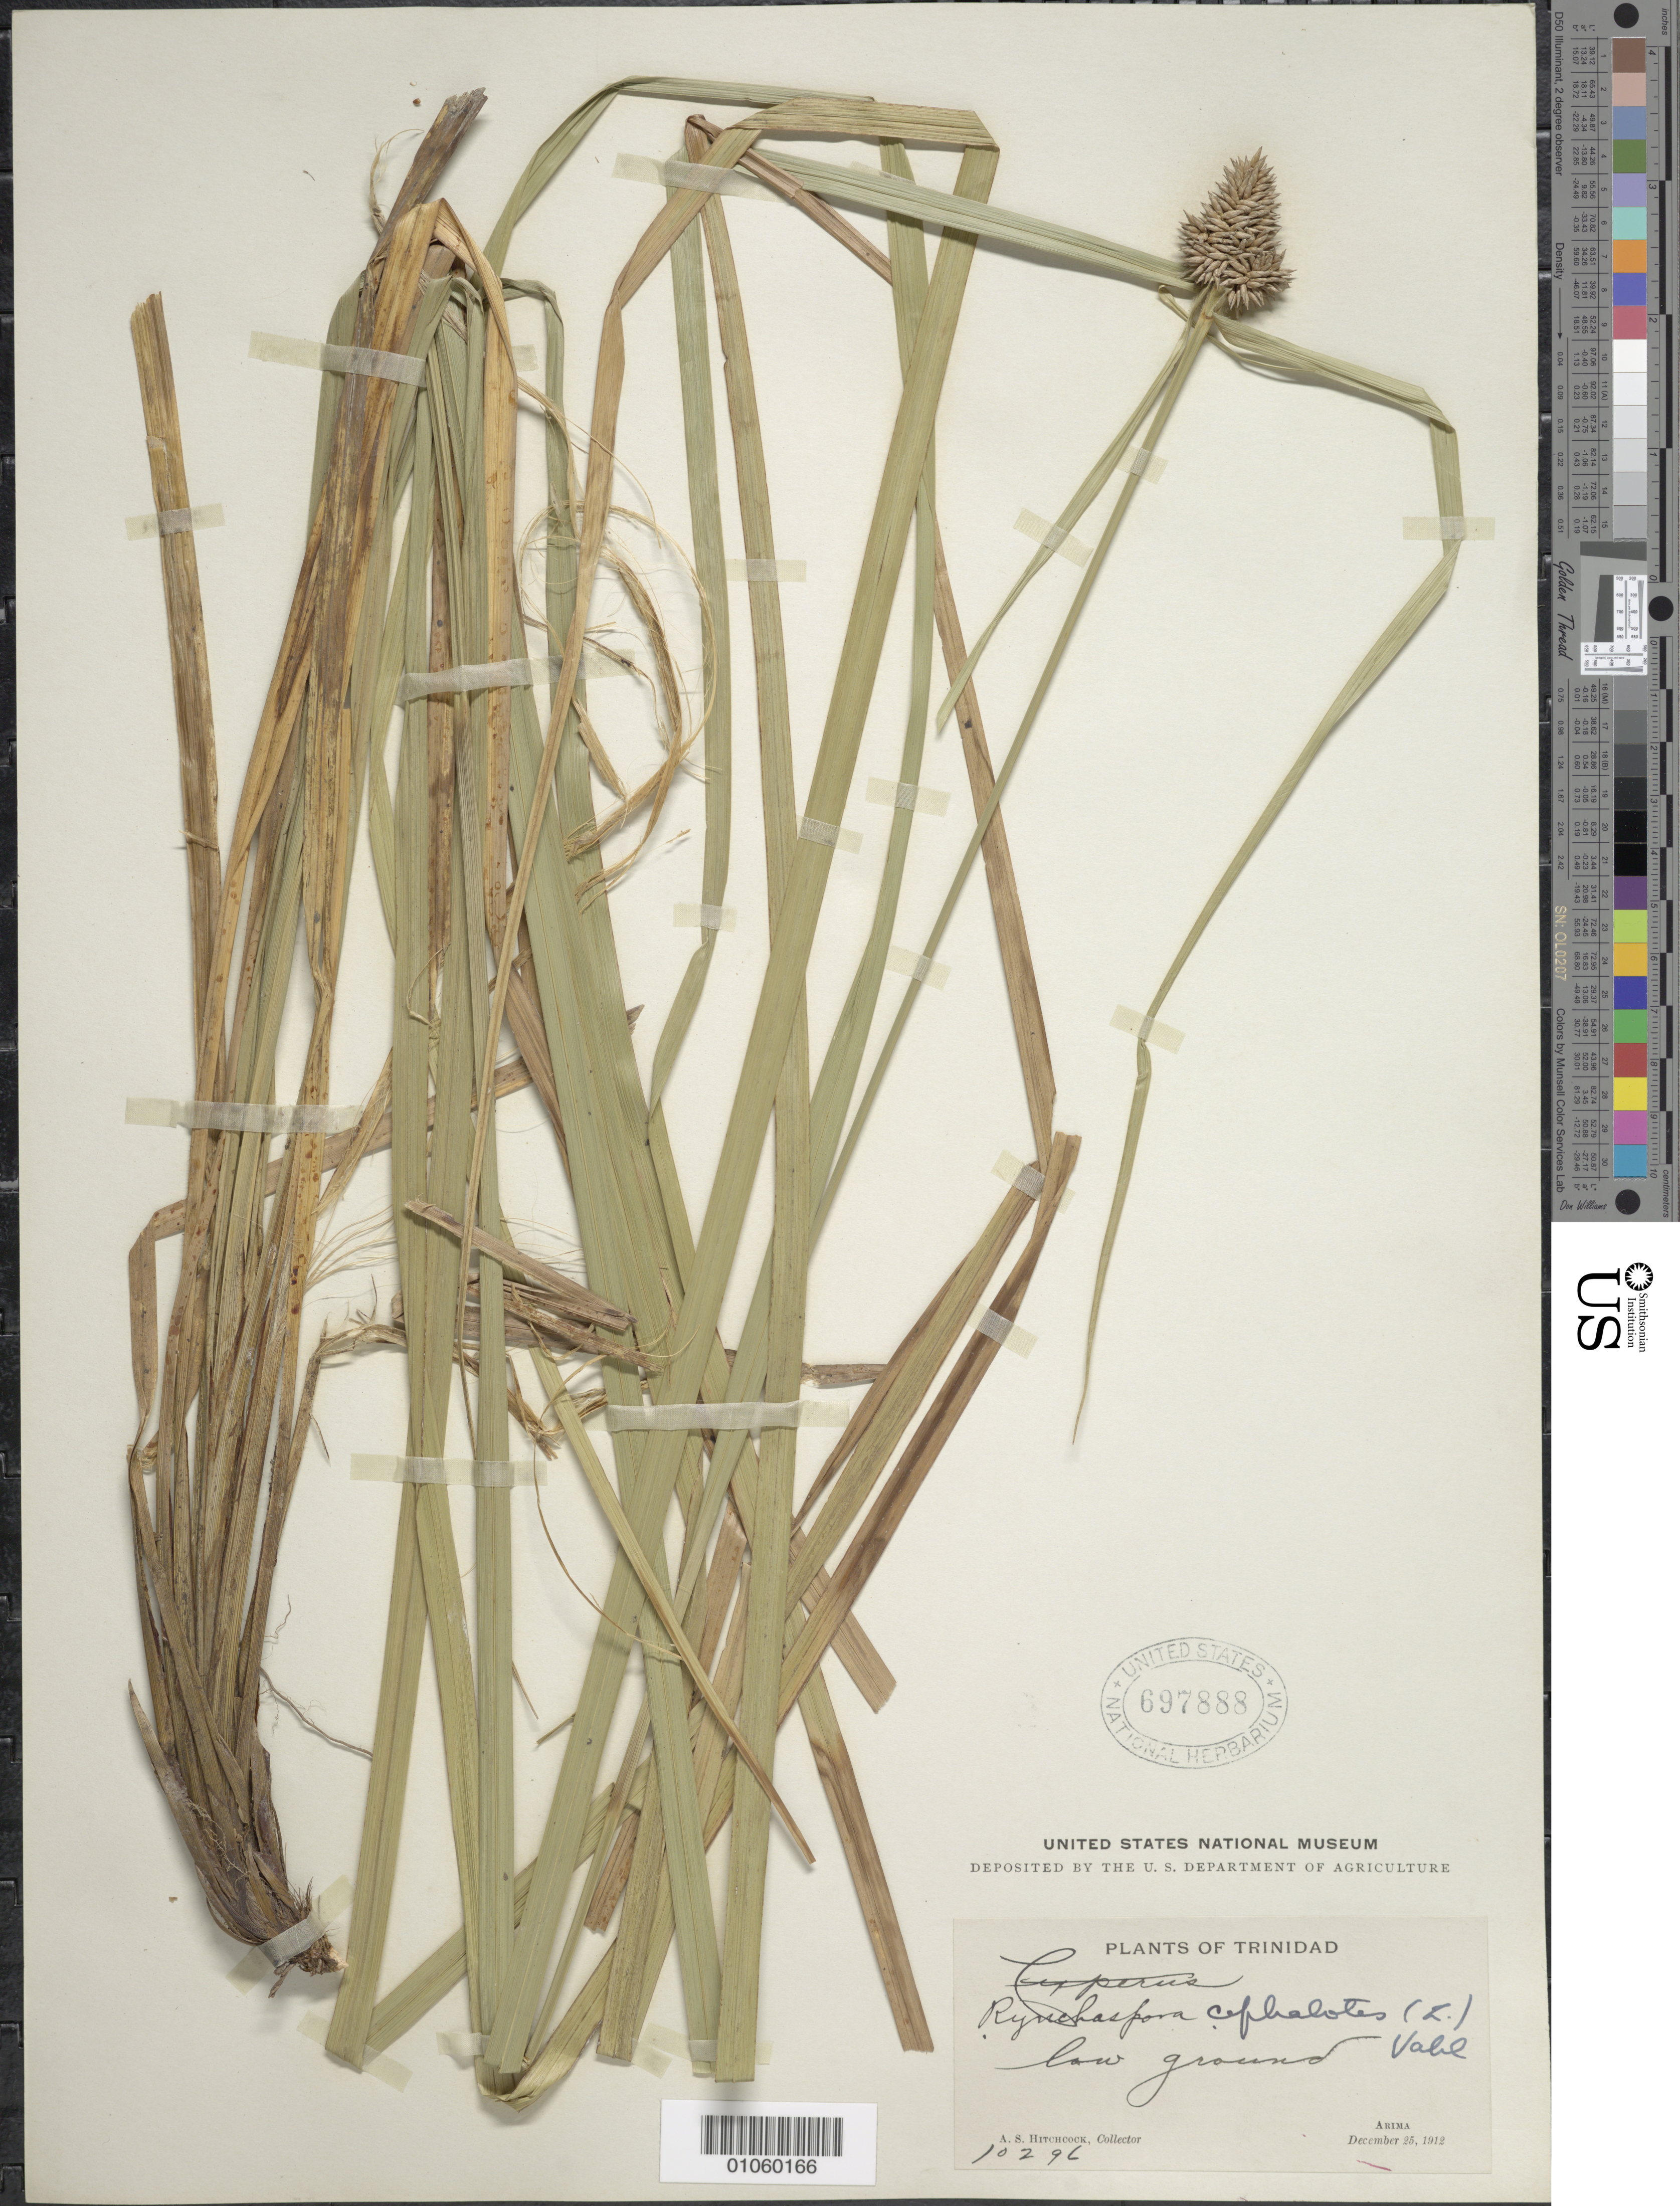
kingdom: Plantae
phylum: Tracheophyta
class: Liliopsida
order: Poales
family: Cyperaceae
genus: Rhynchospora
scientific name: Rhynchospora cephalotes var. cephalotes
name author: (L.) Vahl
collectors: A. S. Hitchcock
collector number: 10296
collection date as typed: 25 Dec 1912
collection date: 1912-12-25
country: Trinidad and Tobago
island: Trinidad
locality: Arima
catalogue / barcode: US 697888